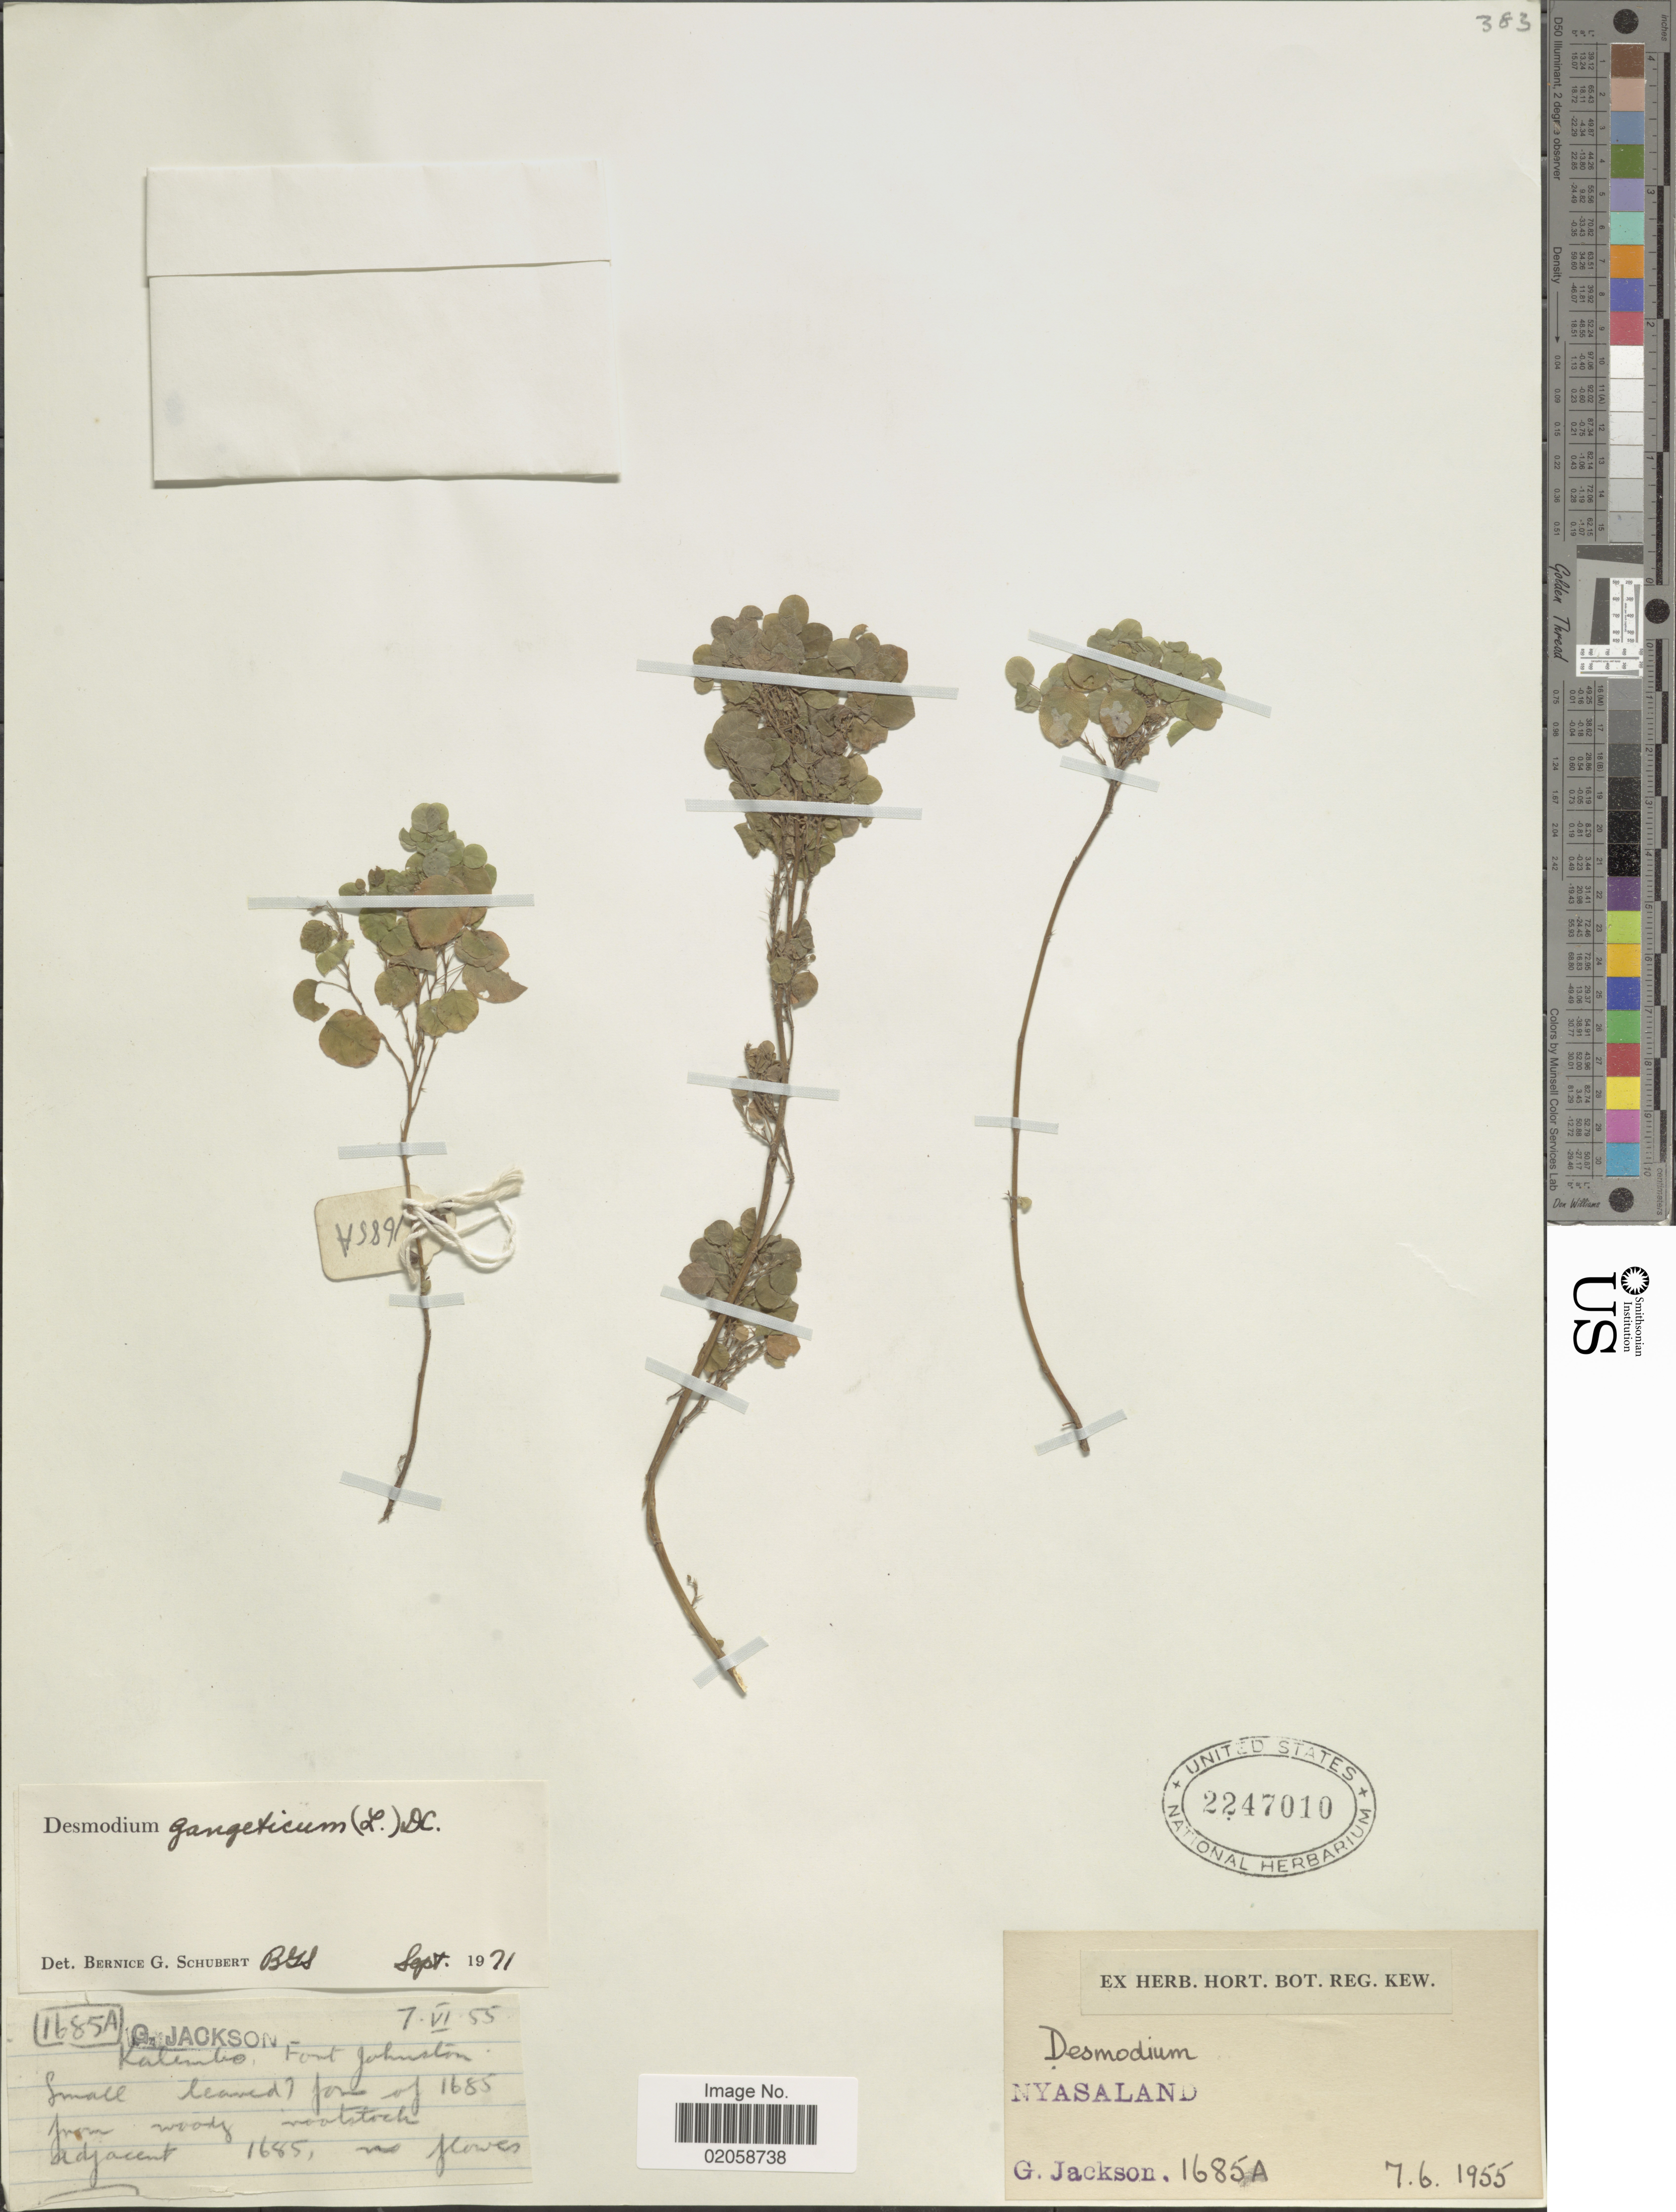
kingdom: Plantae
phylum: Tracheophyta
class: Magnoliopsida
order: Fabales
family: Fabaceae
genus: Pleurolobus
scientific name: Pleurolobus gangeticus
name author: (L.) J. St.-Hil. ex H. Ohashi & K. Ohashi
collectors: G. Jackson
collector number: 1685A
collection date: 1955-06-07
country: Malawi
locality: Nyasaland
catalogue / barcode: US 2247010